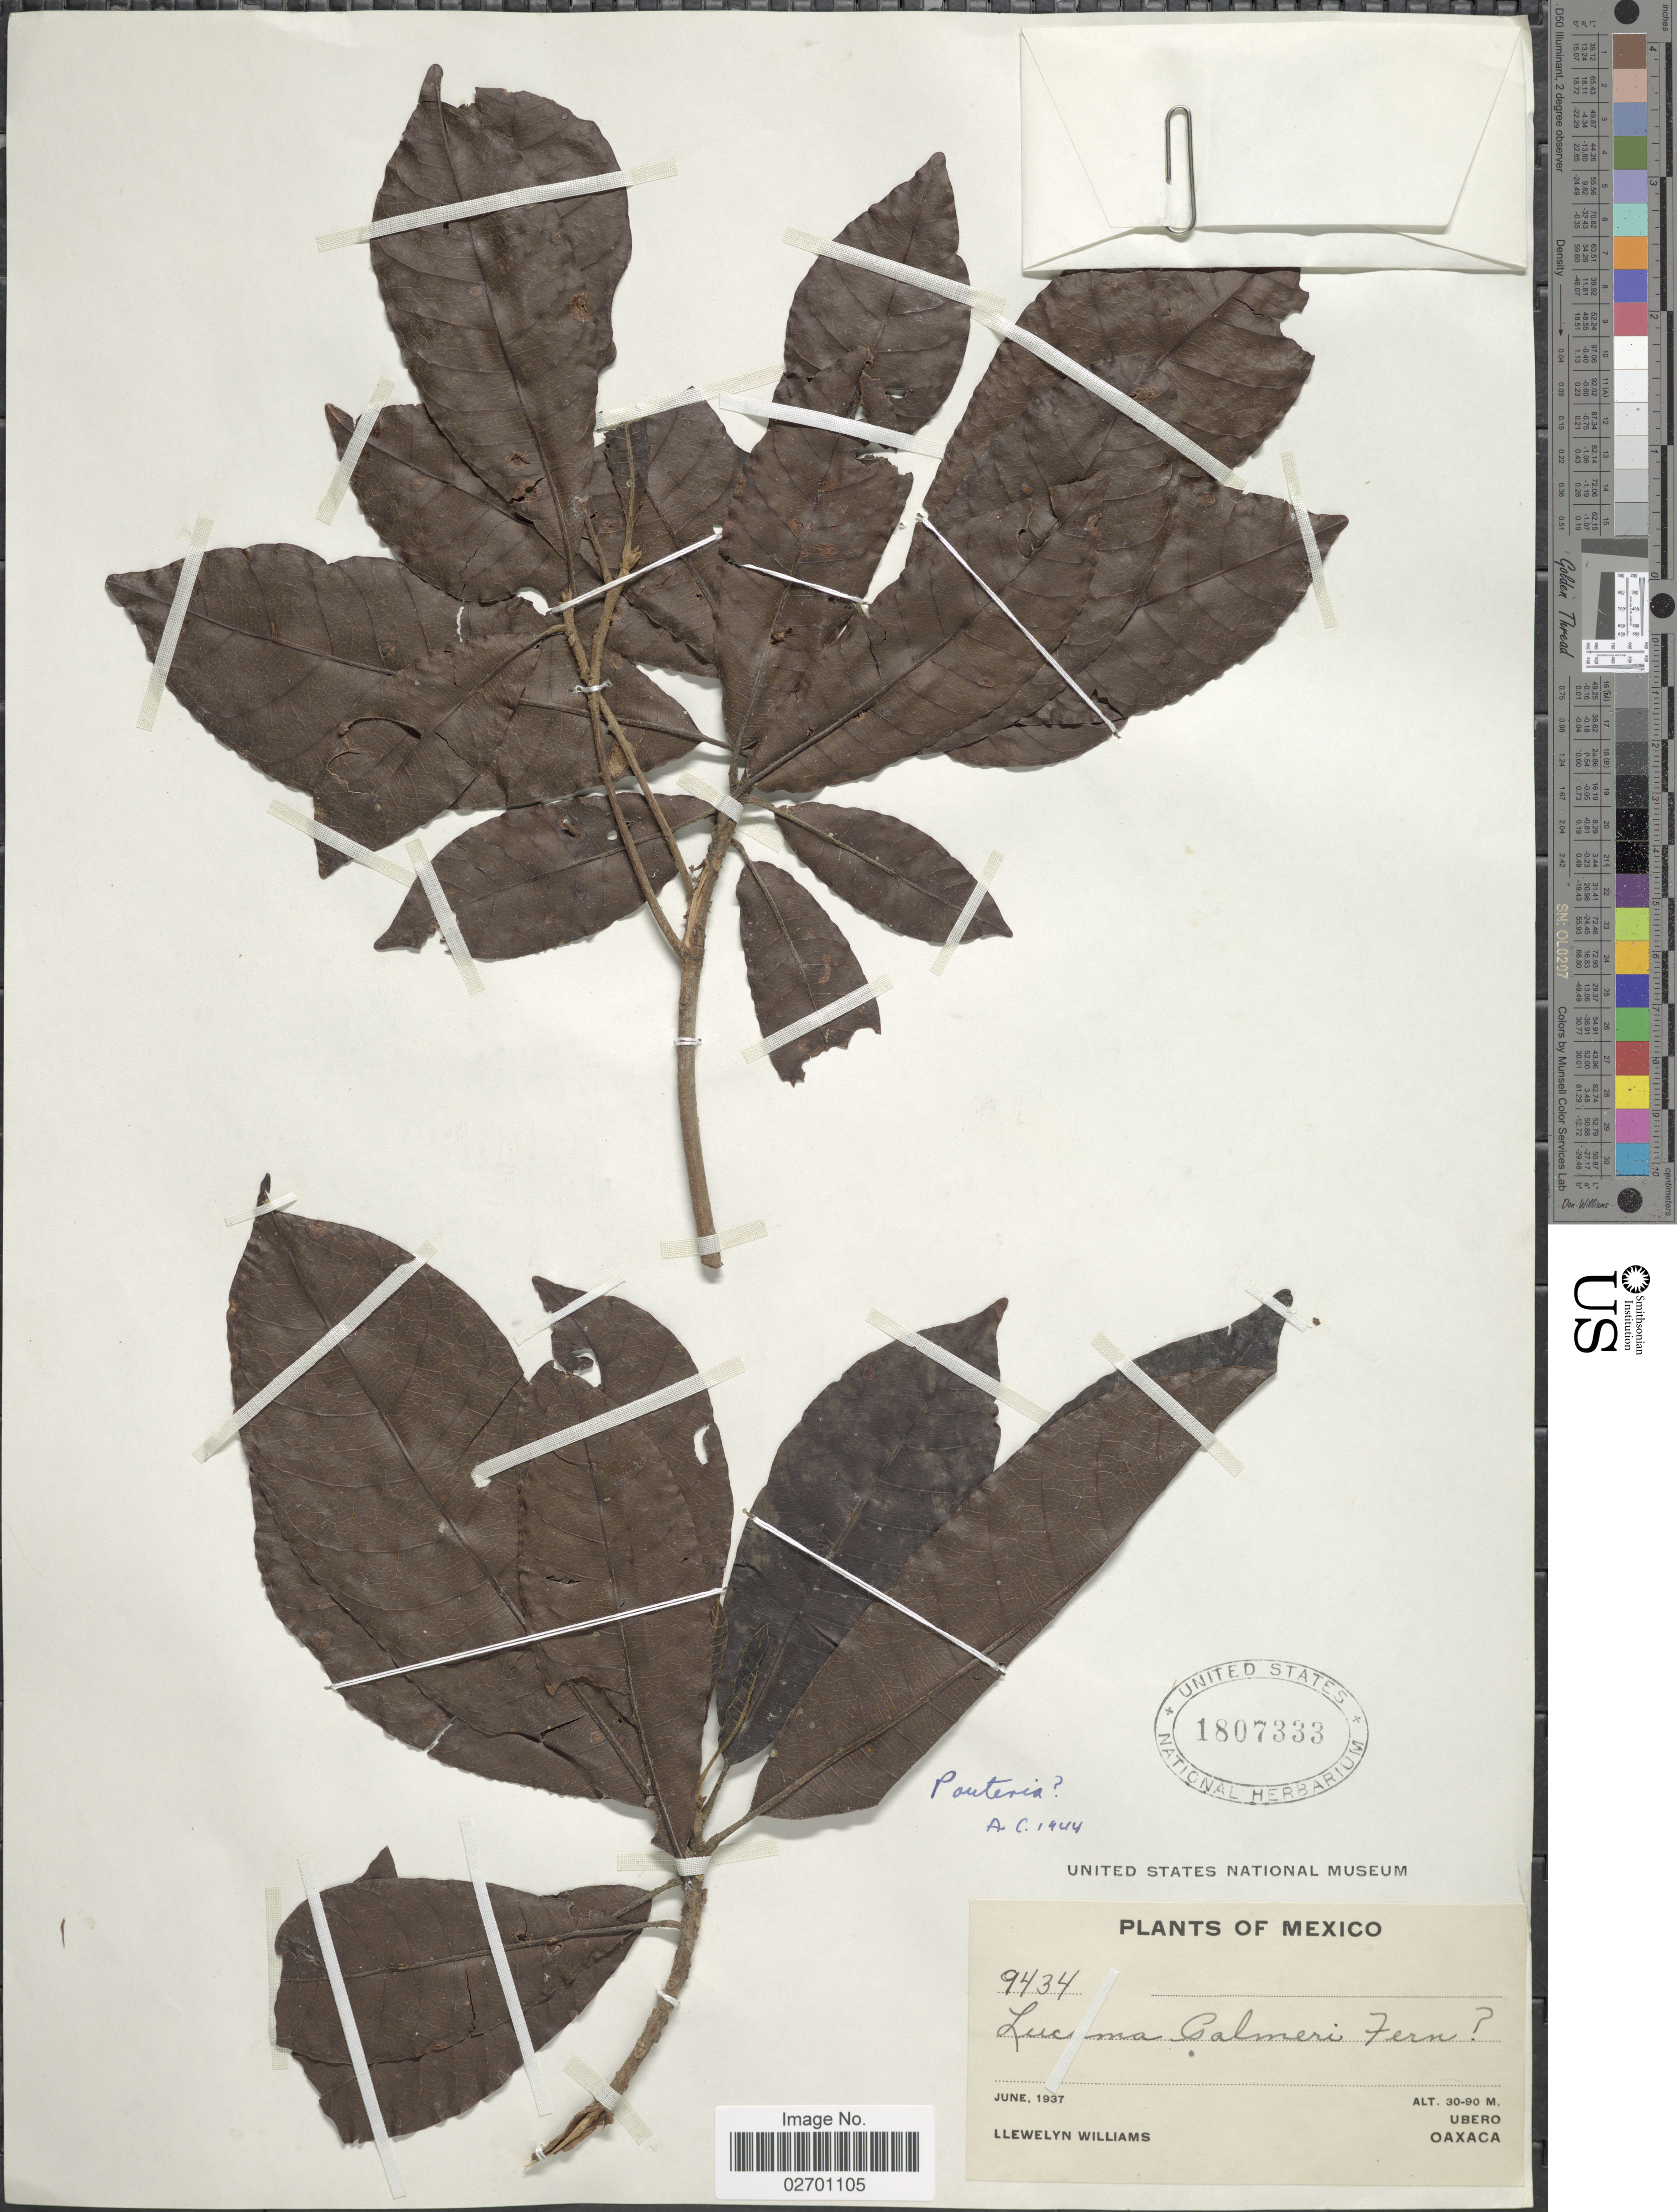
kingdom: Plantae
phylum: Tracheophyta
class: Magnoliopsida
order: Ericales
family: Sapotaceae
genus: Pouteria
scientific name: Pouteria campechiana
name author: (Kunth) Baehni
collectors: Ll. Williams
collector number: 9434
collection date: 1937-06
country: Mexico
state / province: Oaxaca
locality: Ubero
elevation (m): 30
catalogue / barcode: US 1807333